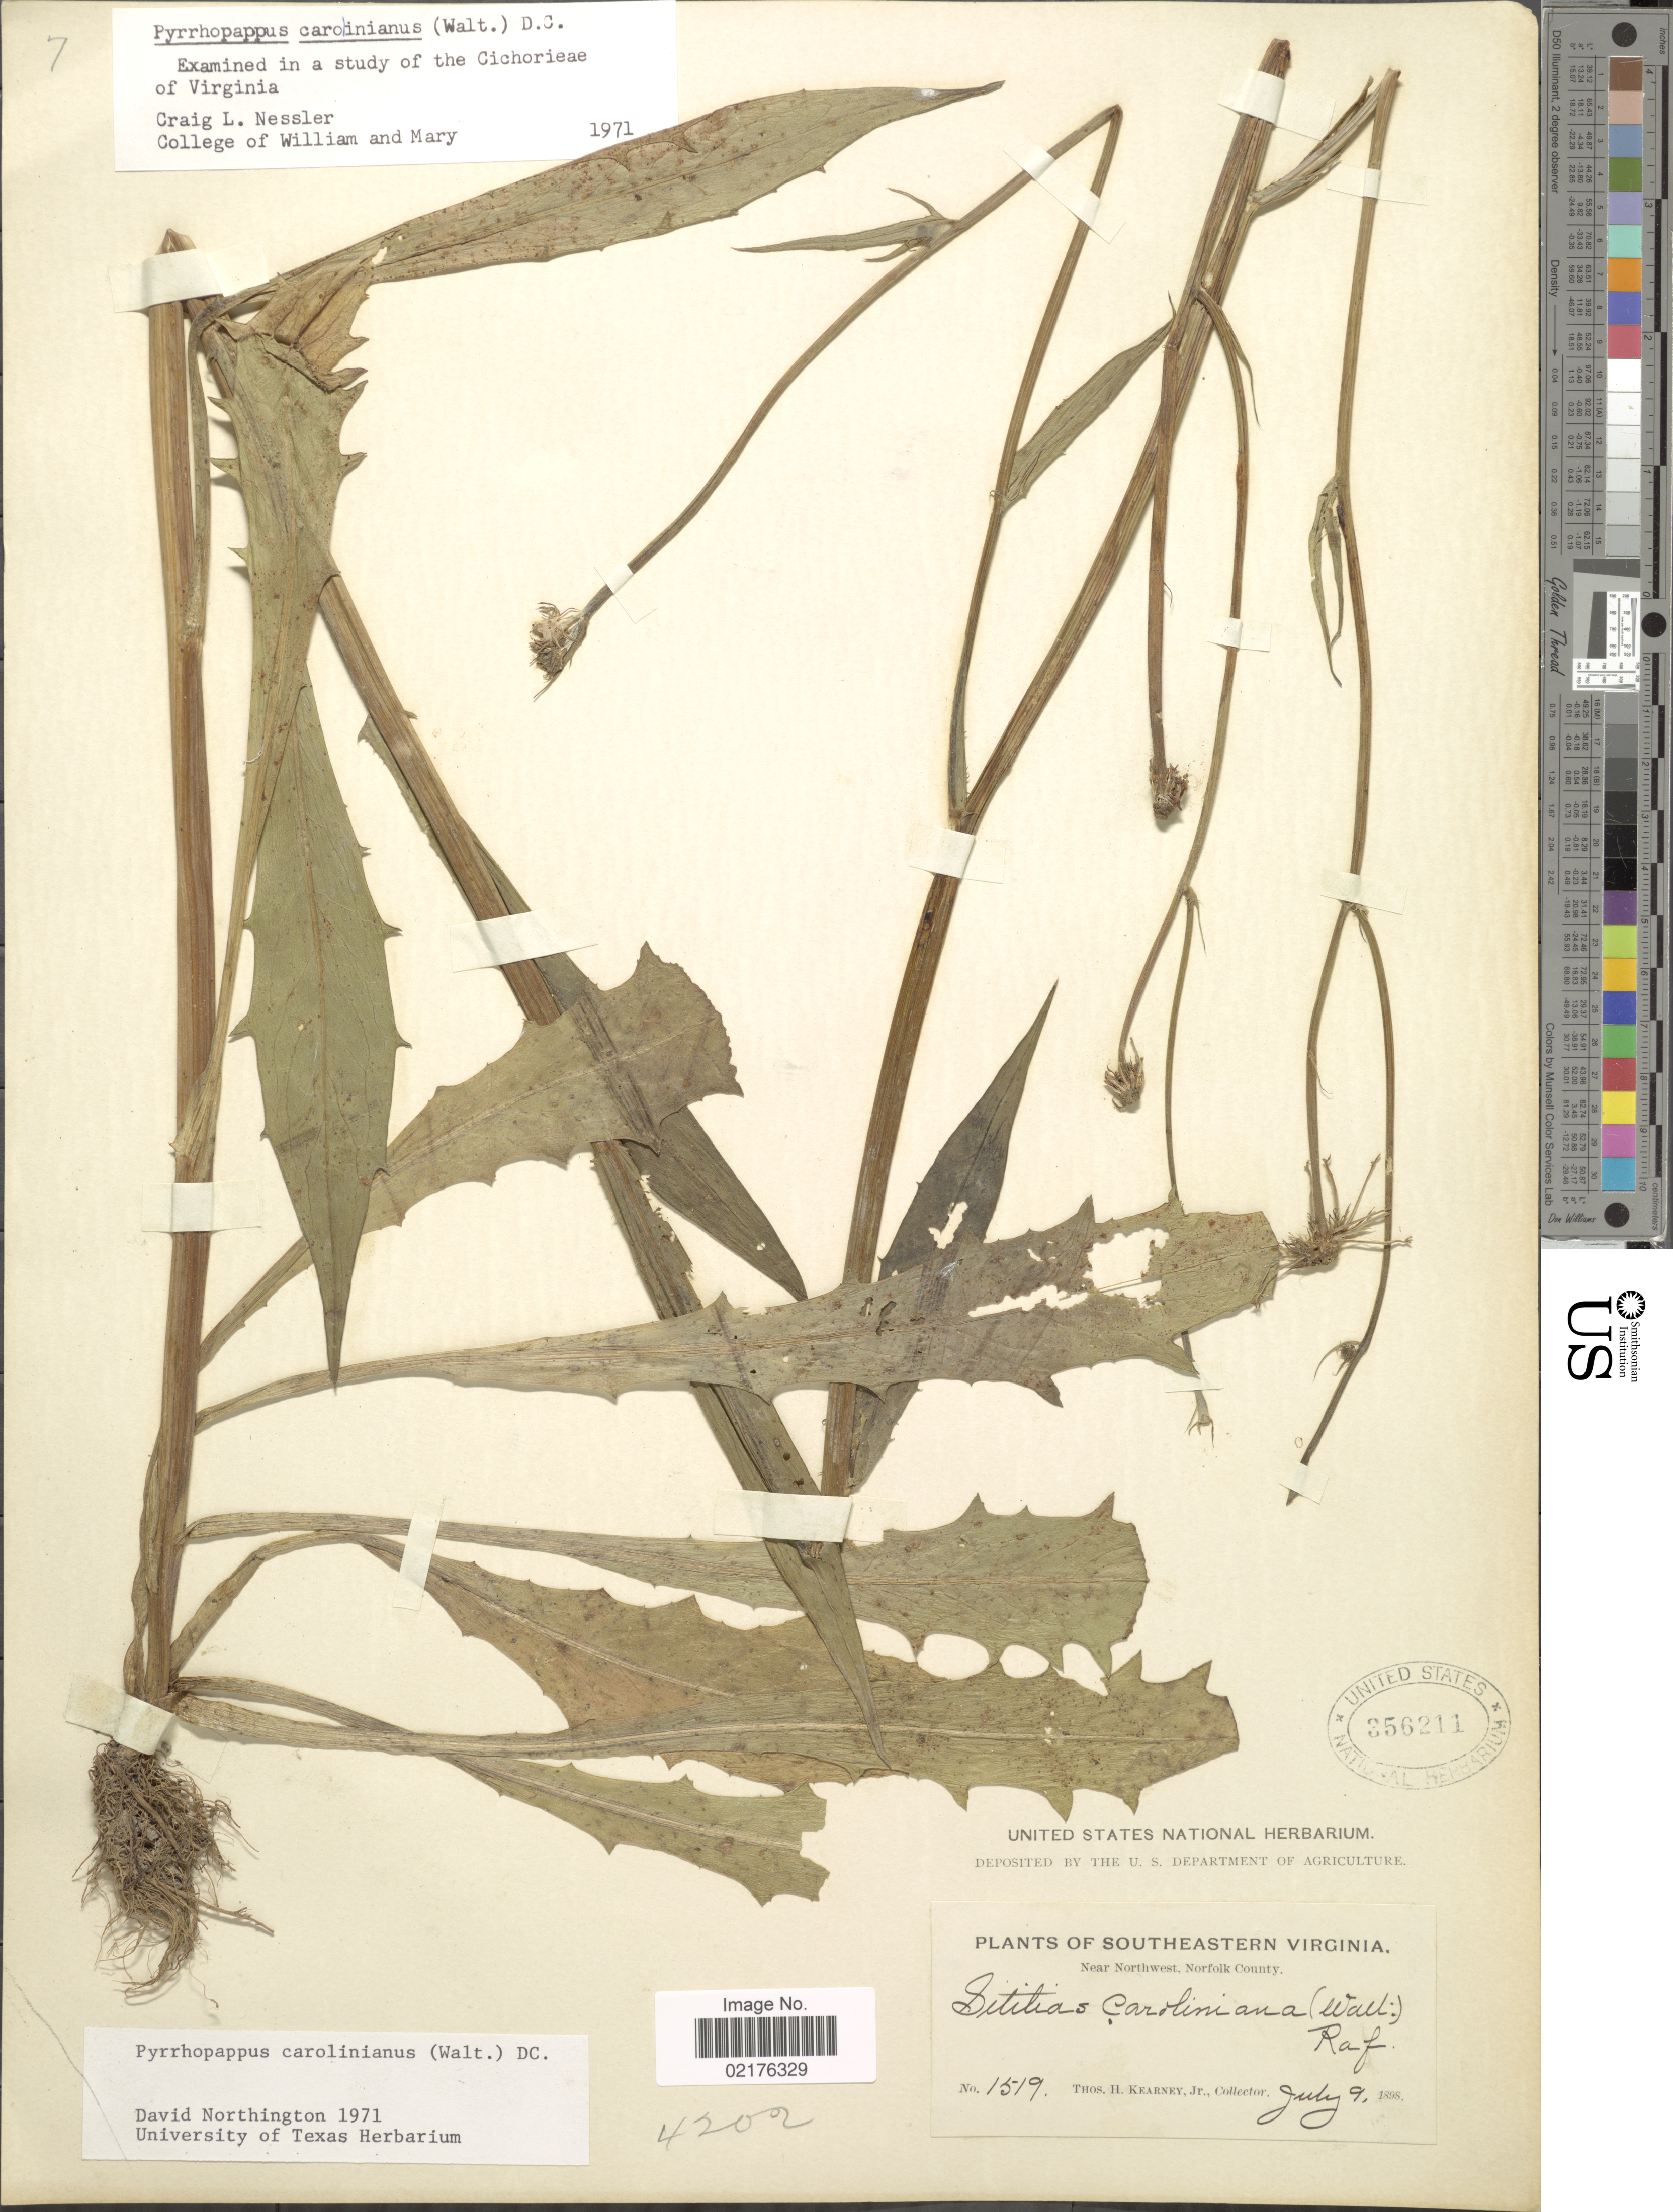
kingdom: Plantae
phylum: Tracheophyta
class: Magnoliopsida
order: Asterales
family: Asteraceae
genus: Pyrrhopappus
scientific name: Pyrrhopappus carolinianus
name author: (Walter) DC.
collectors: T. H. Kearney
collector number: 1519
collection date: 1898-07-09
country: United States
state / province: Virginia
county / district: City of Norfolk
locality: Southeastern Virginia, Near Northwestern, Norfolk County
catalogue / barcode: US 356211